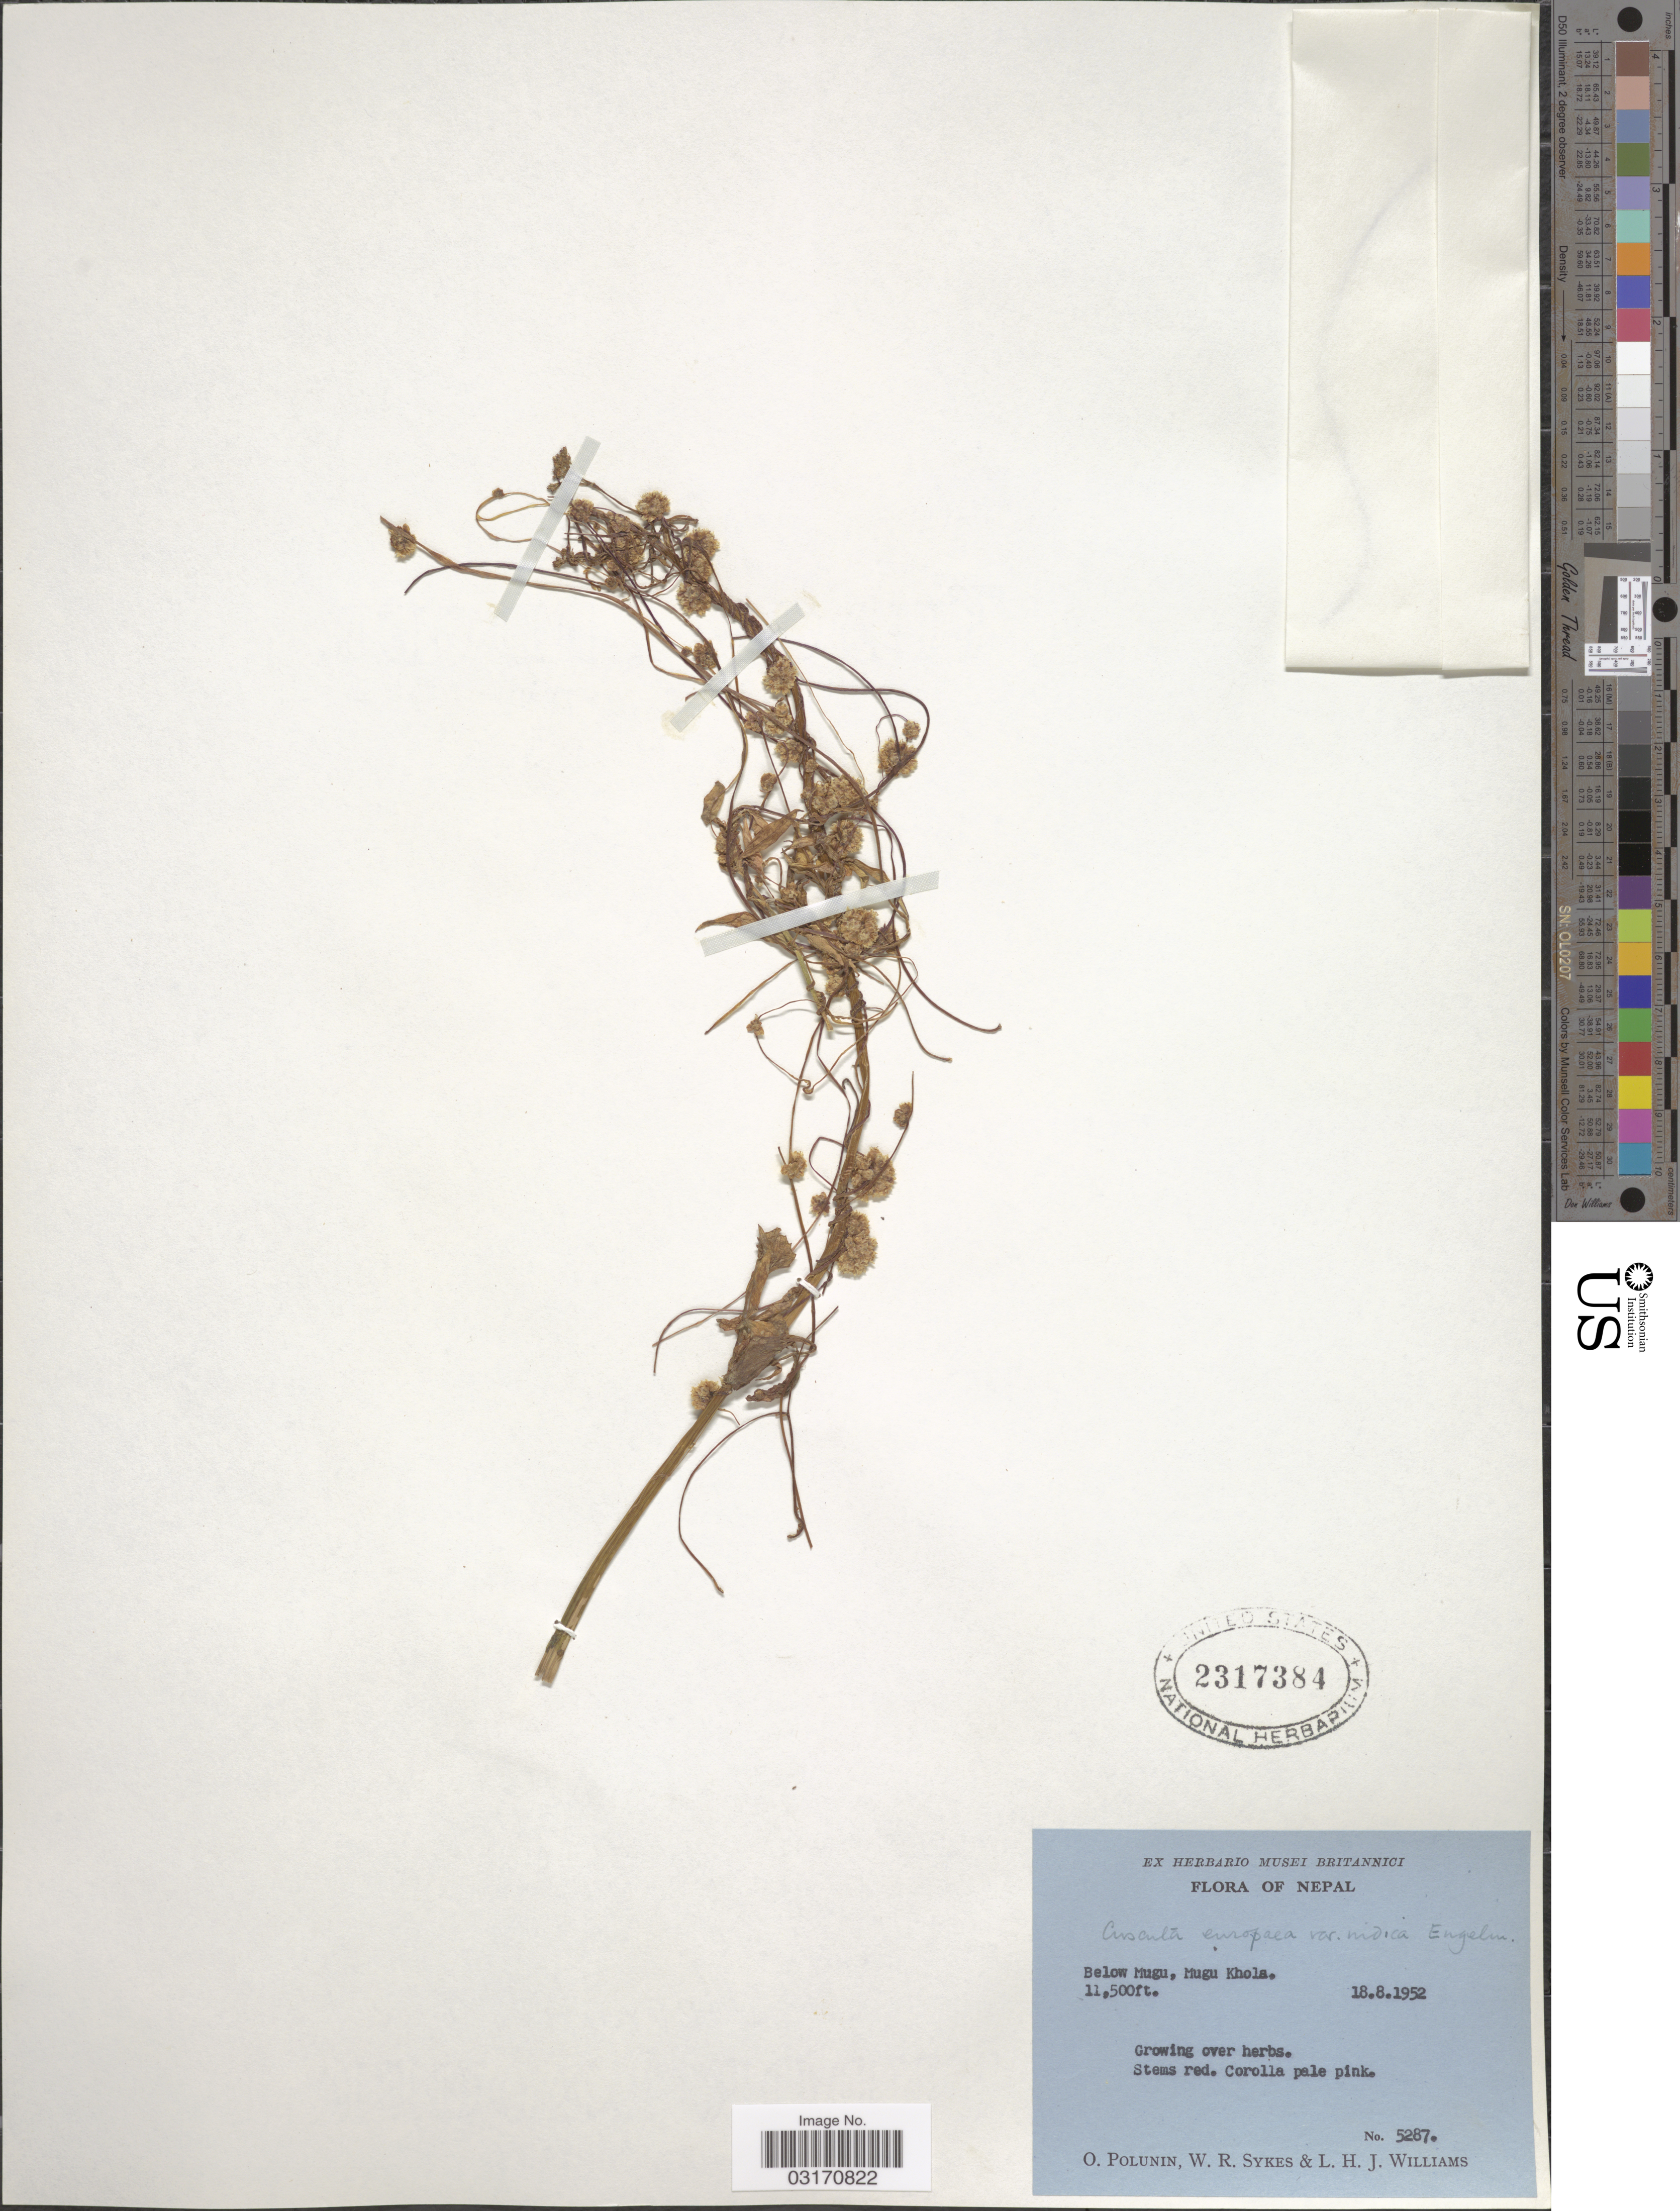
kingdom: Plantae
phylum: Tracheophyta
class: Magnoliopsida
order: Solanales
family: Convolvulaceae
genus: Cuscuta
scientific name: Cuscuta europaea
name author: L.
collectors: O. V. Polunin, W. R. Sykes & L. H. J. Williams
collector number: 5287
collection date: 1952-08-18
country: Nepal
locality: Below Mugu Khola.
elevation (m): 3505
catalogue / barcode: US 2317384